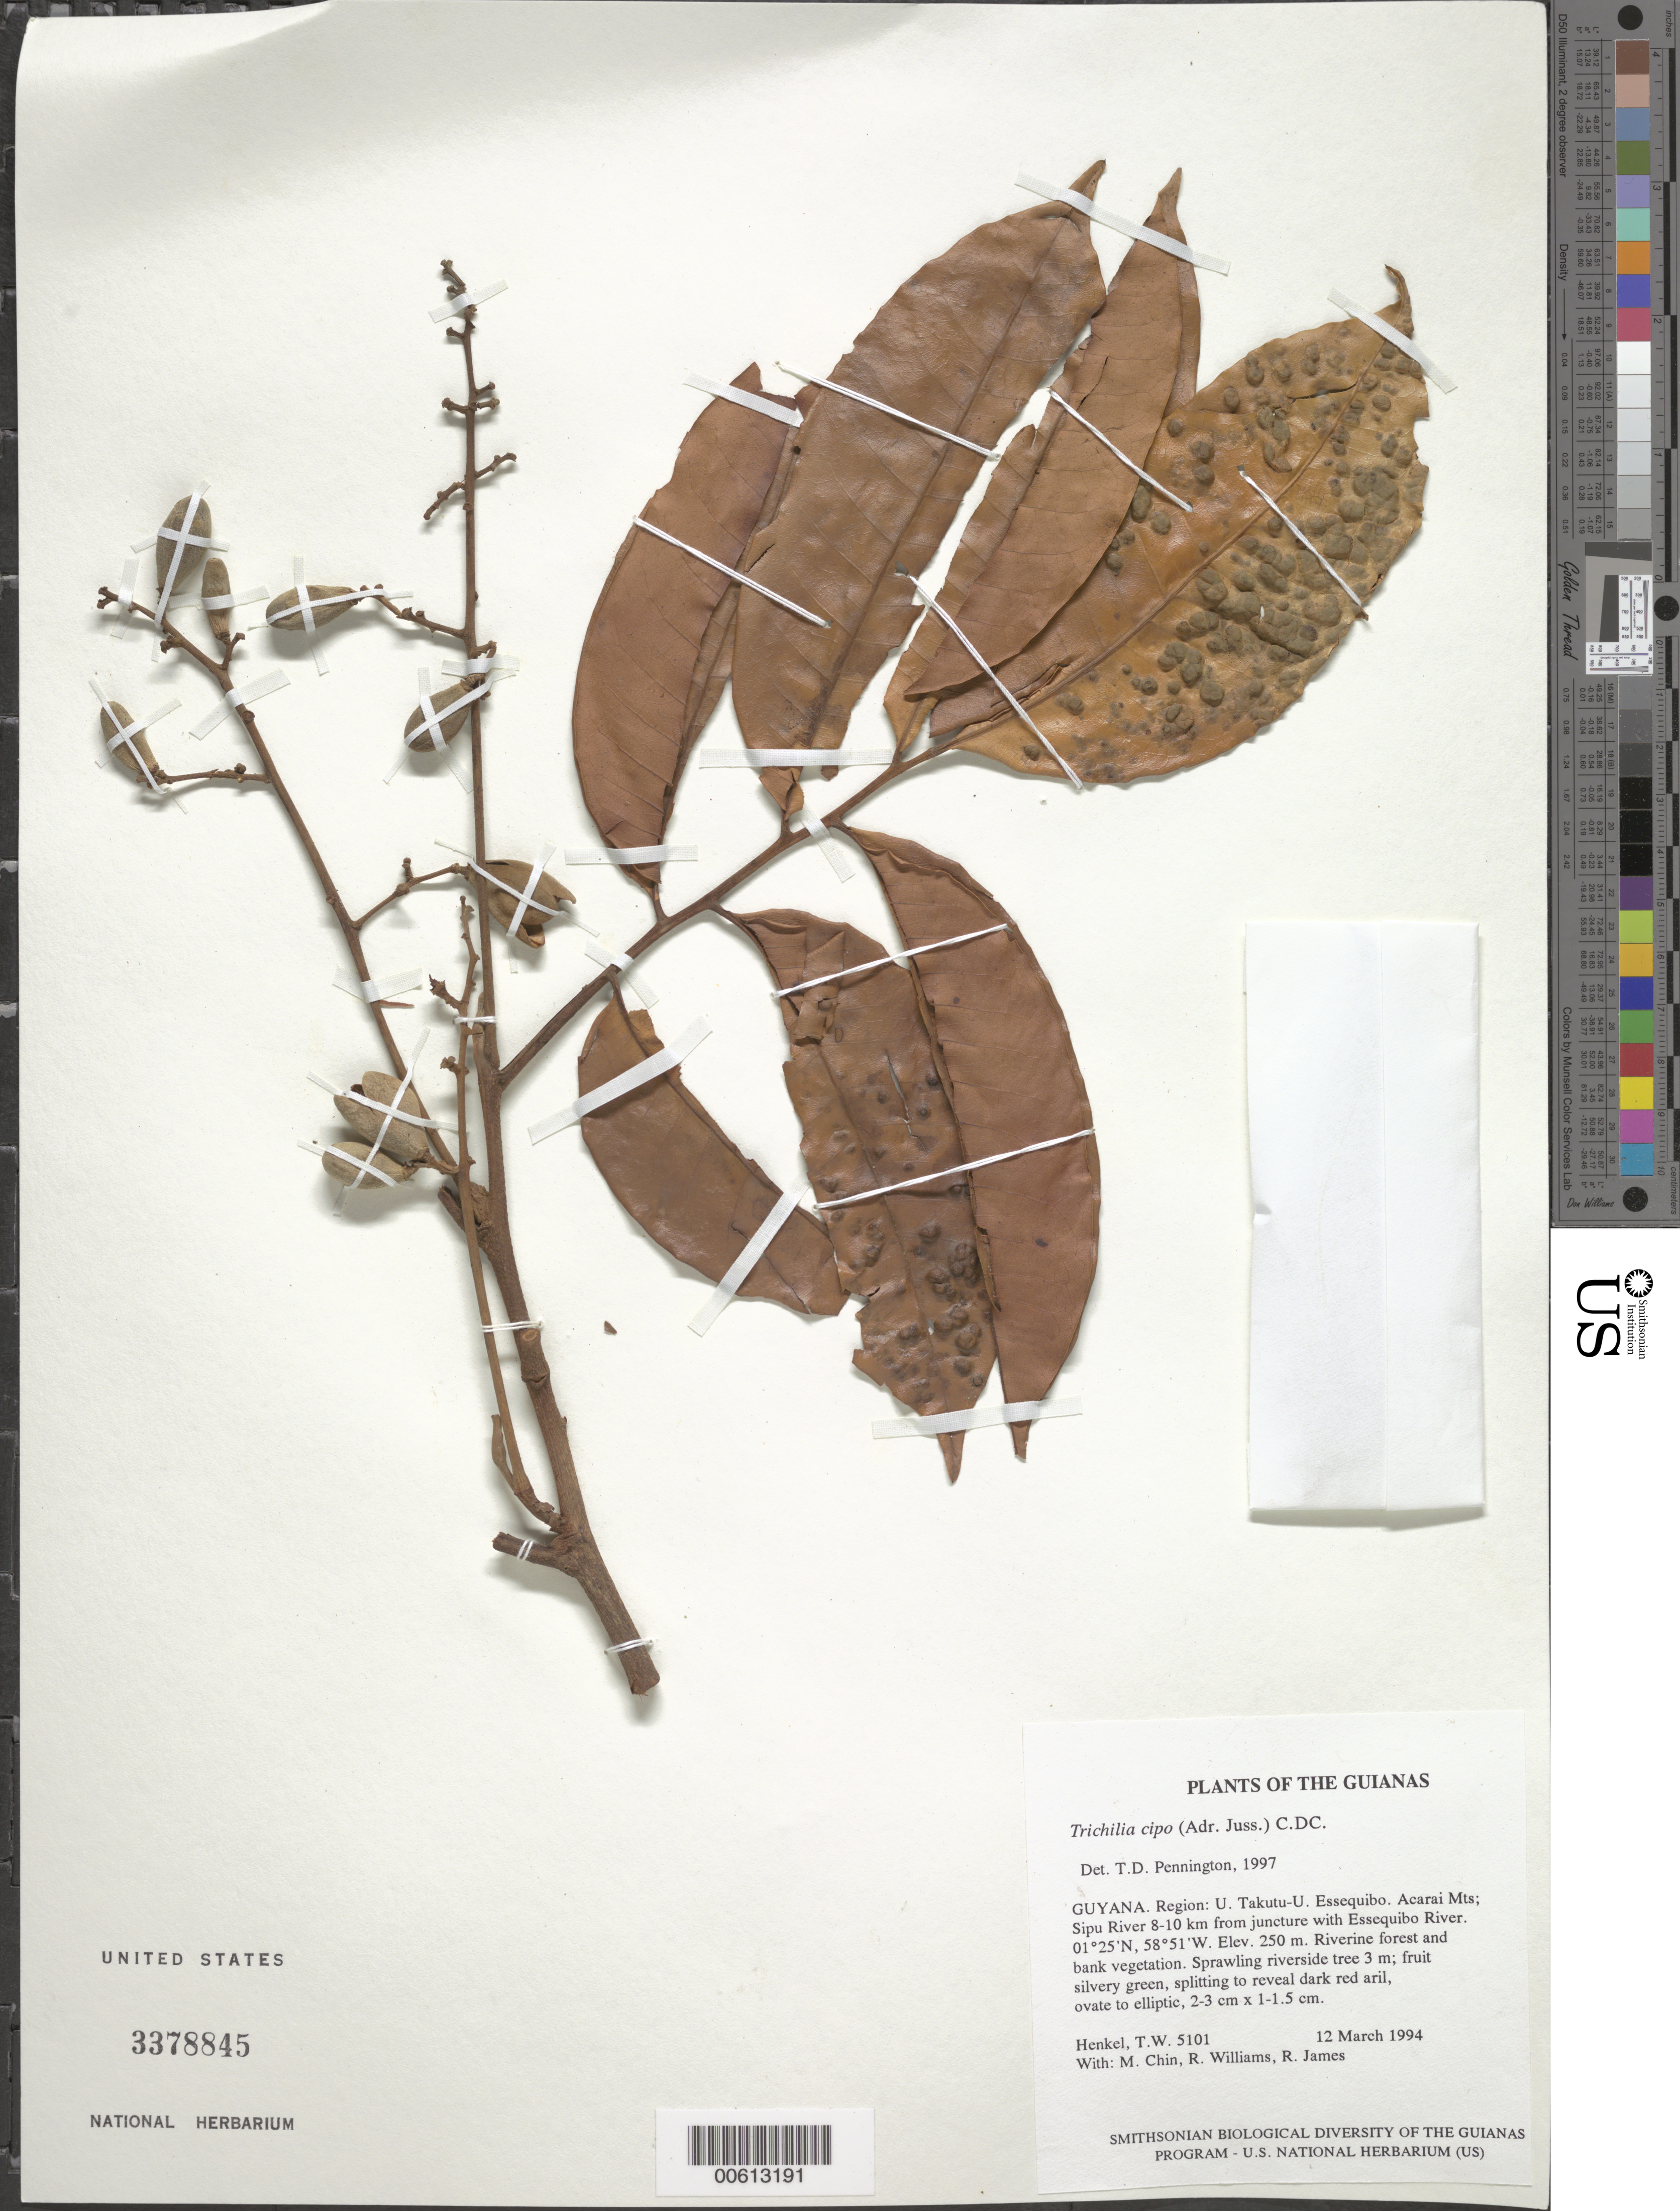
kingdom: Plantae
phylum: Tracheophyta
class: Magnoliopsida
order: Sapindales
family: Meliaceae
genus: Trichilia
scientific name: Trichilia cipo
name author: (A. Juss.) C. DC.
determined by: Pennington, T. D., (K)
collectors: T. Henkel, M. Chin, R. Williams & R. James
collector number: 5101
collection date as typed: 12 March 1994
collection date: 1994-03-12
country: Guyana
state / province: U. Takutu-U. Essequibo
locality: Acarai Mts; Sipu River 8-10 km from juncture with Essequibo River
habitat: Riverine forest and bank vegetation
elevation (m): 250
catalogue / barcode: US 3378845